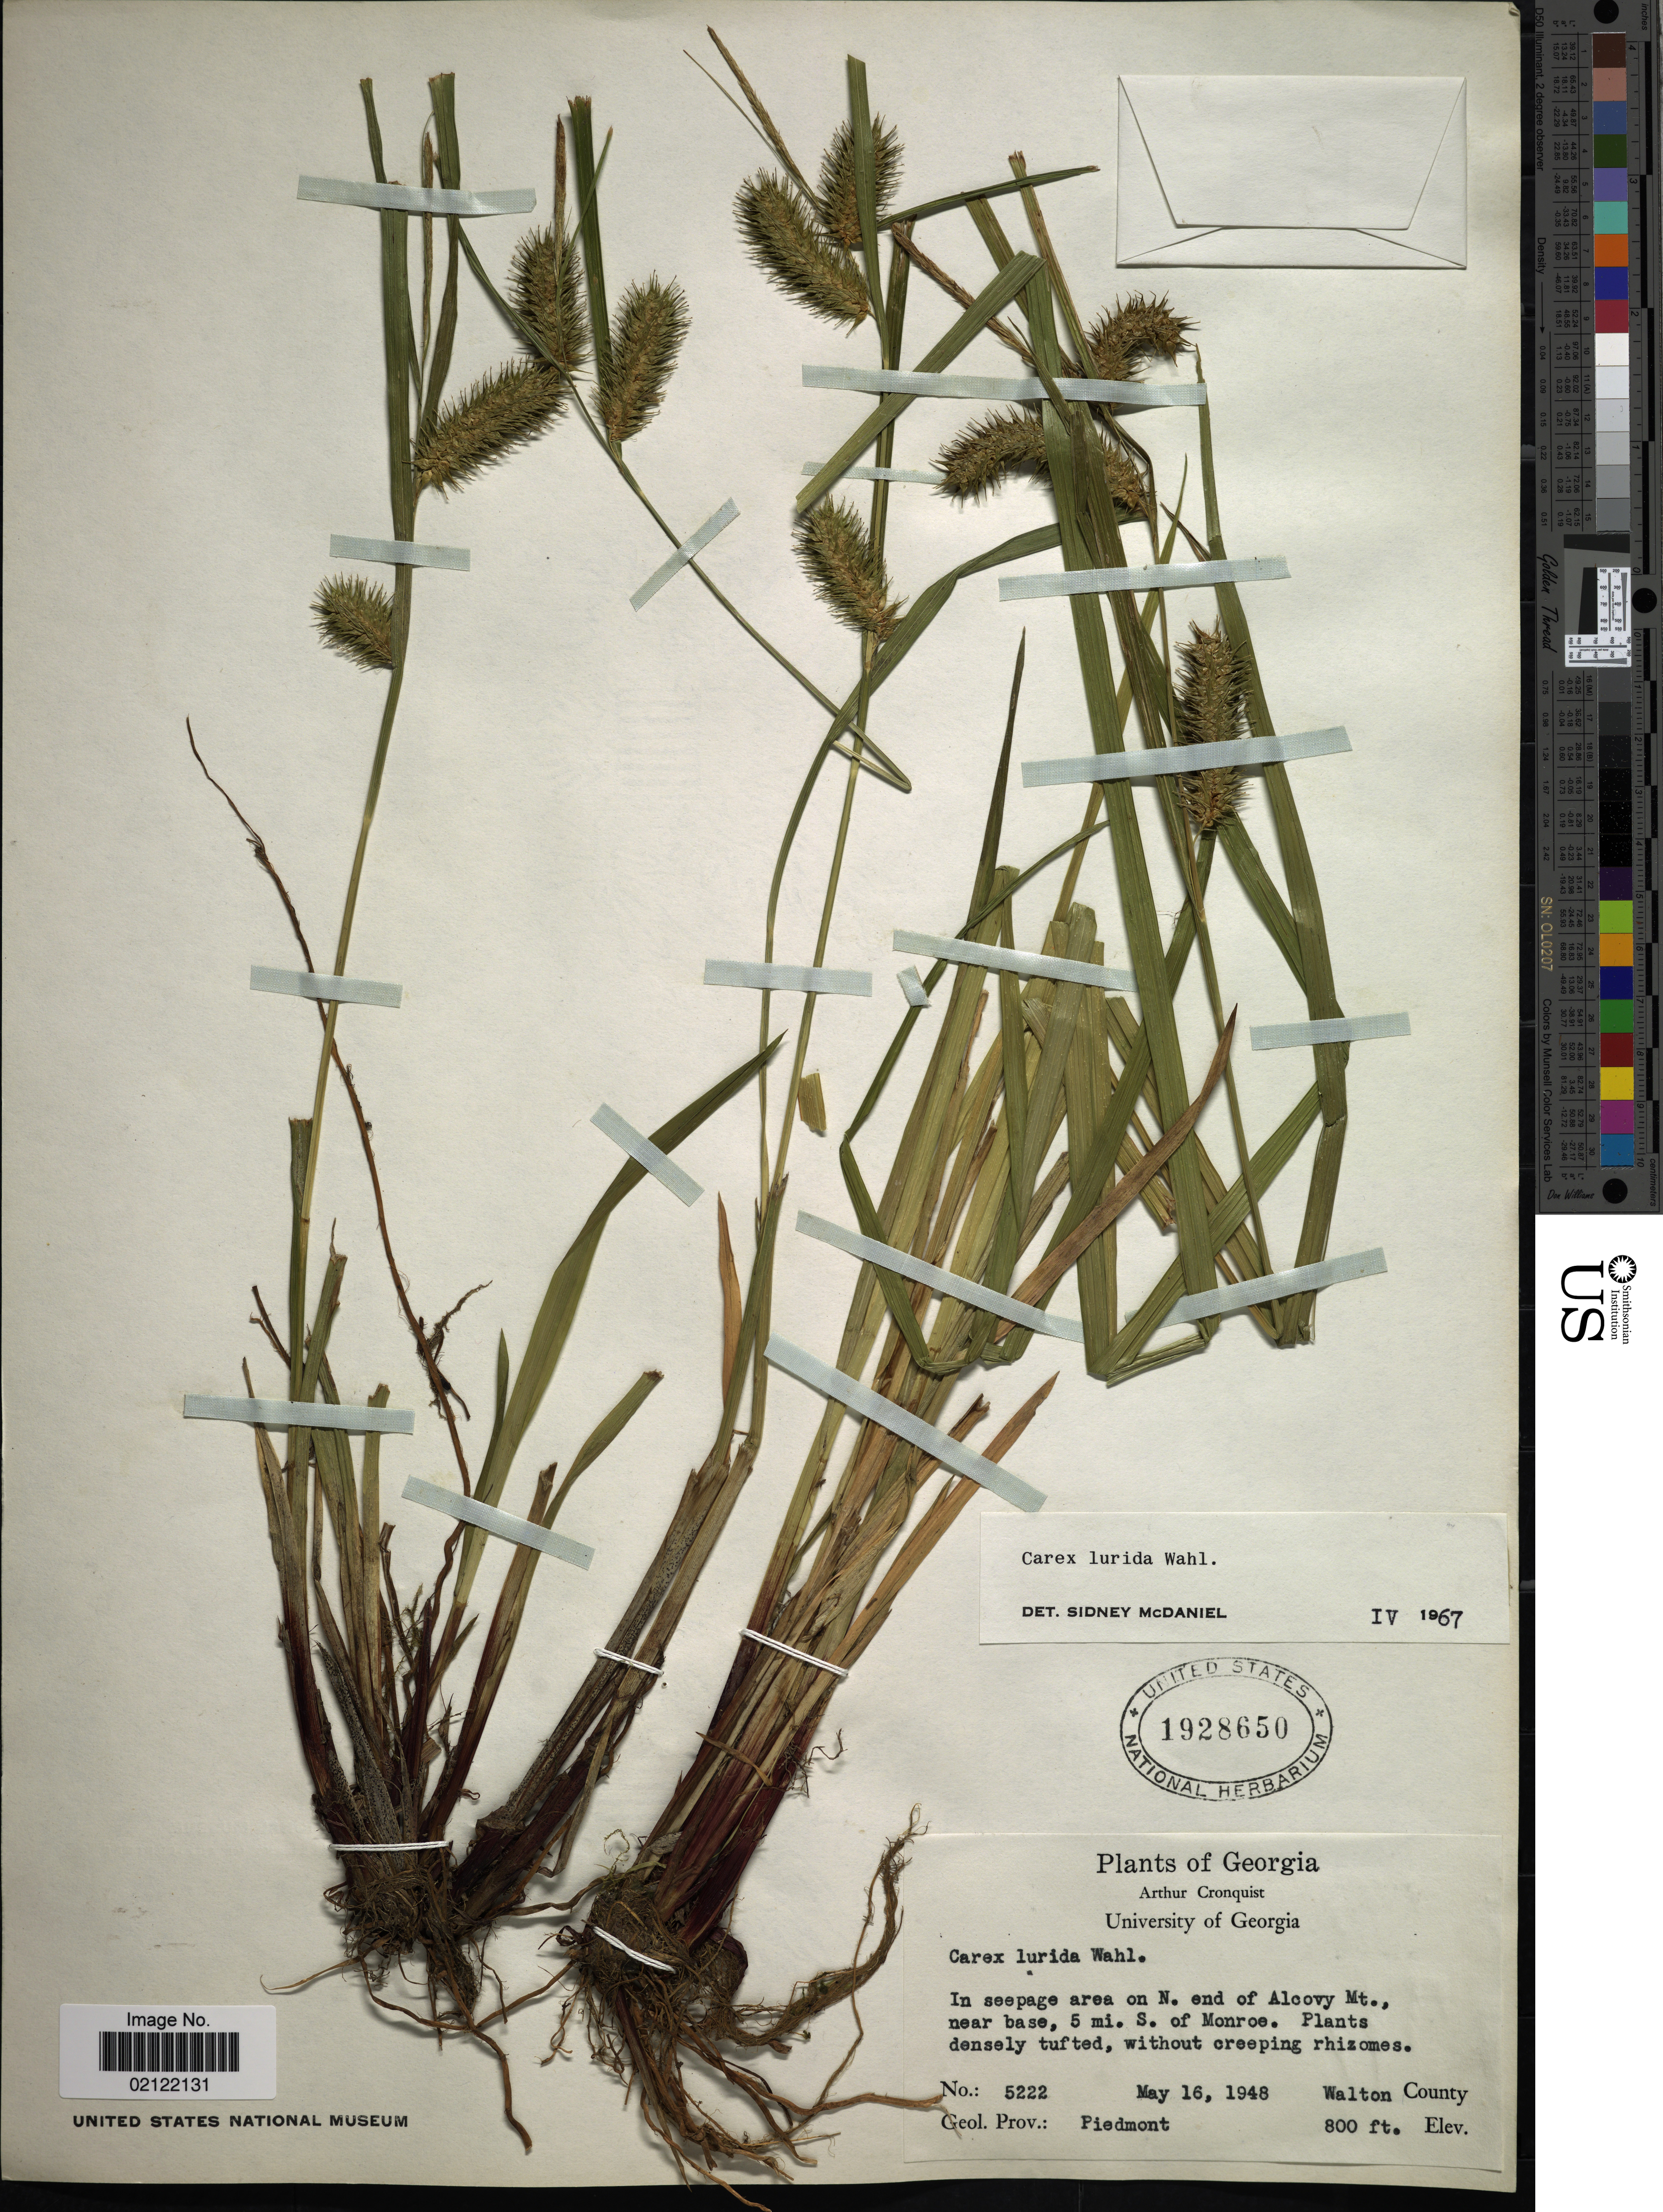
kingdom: Plantae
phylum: Tracheophyta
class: Liliopsida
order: Poales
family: Cyperaceae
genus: Carex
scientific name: Carex lurida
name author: Wahlenb.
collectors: A. J. Cronquist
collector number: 5222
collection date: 1948-05-16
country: United States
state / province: Georgia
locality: In seepage area on N. end of Alcovy Mt., near base, 5 mi. S. of Monroe. Walton County. Geol. Prov.: Piedmont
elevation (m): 244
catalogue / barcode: US 1928650